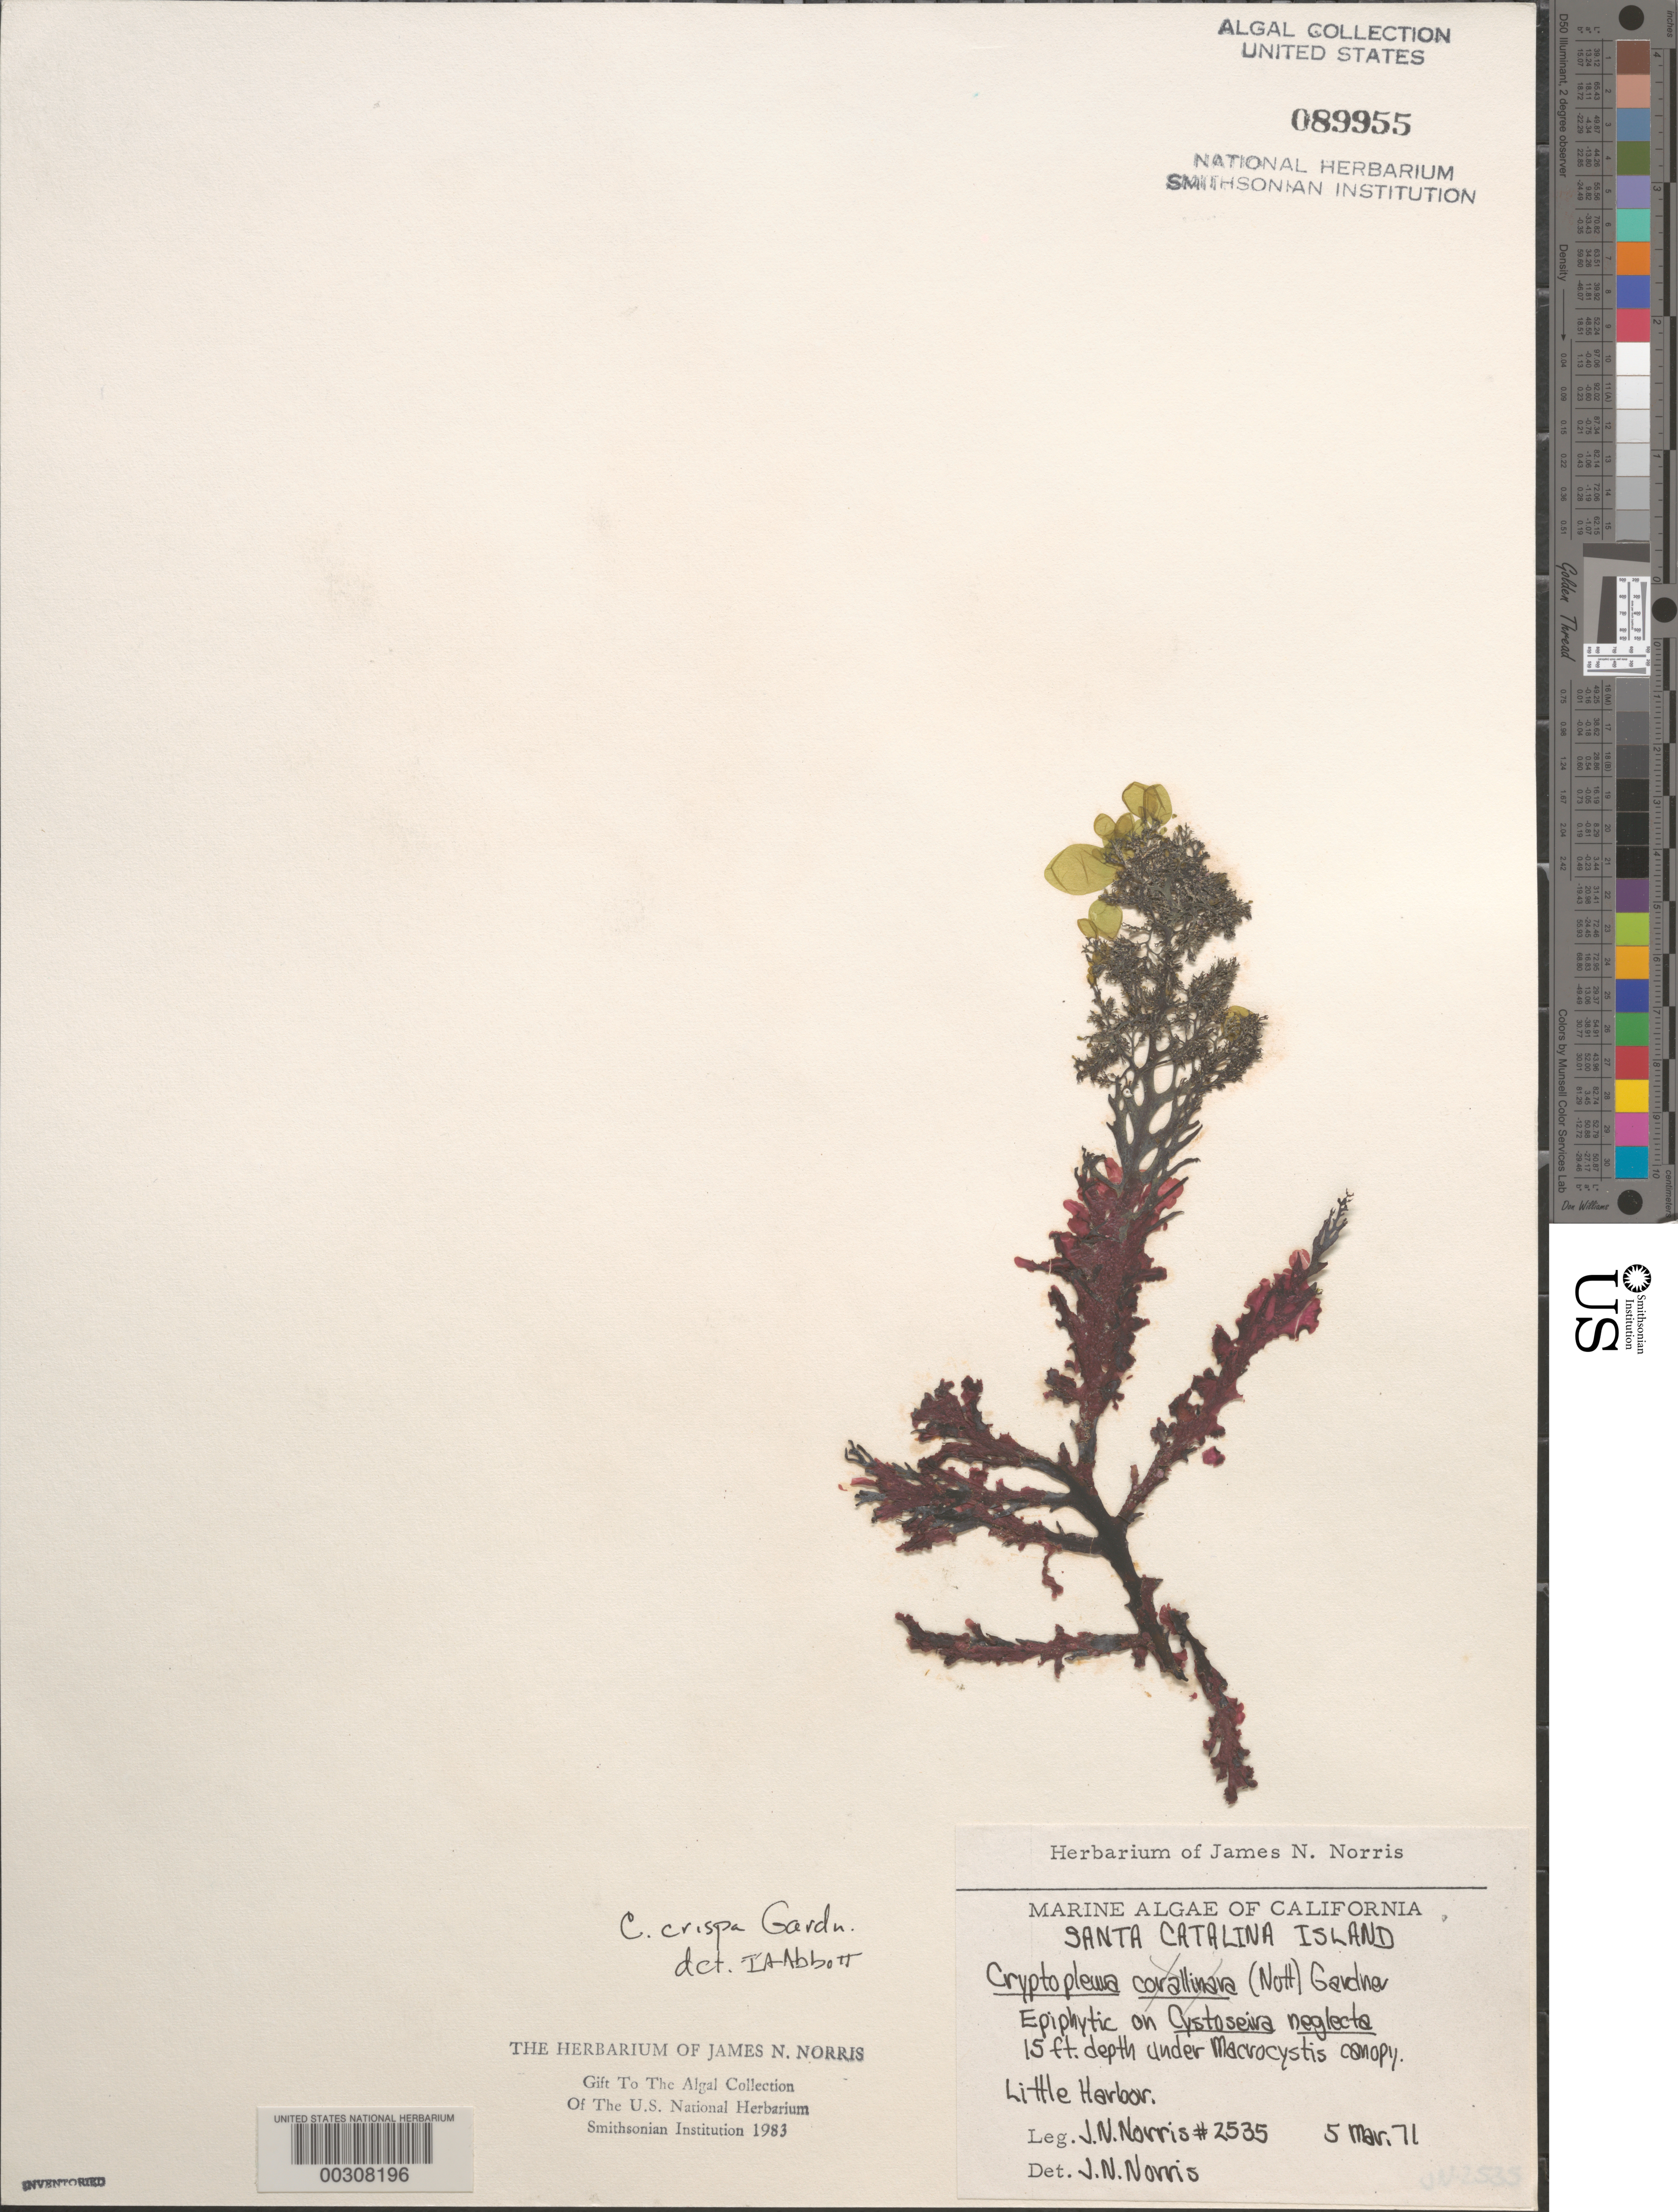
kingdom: Plantae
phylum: Rhodophyta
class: Florideophyceae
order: Ceramiales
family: Delesseriaceae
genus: Cryptopleura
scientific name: Cryptopleura crispa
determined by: Abbott, Isabella A.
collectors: J. N. Norris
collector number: JN-2535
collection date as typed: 05 Mar 1971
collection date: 1971-03-05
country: United States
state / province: California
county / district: Los Angeles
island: Santa Catalina Island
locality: Little Harbor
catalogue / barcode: US 89955